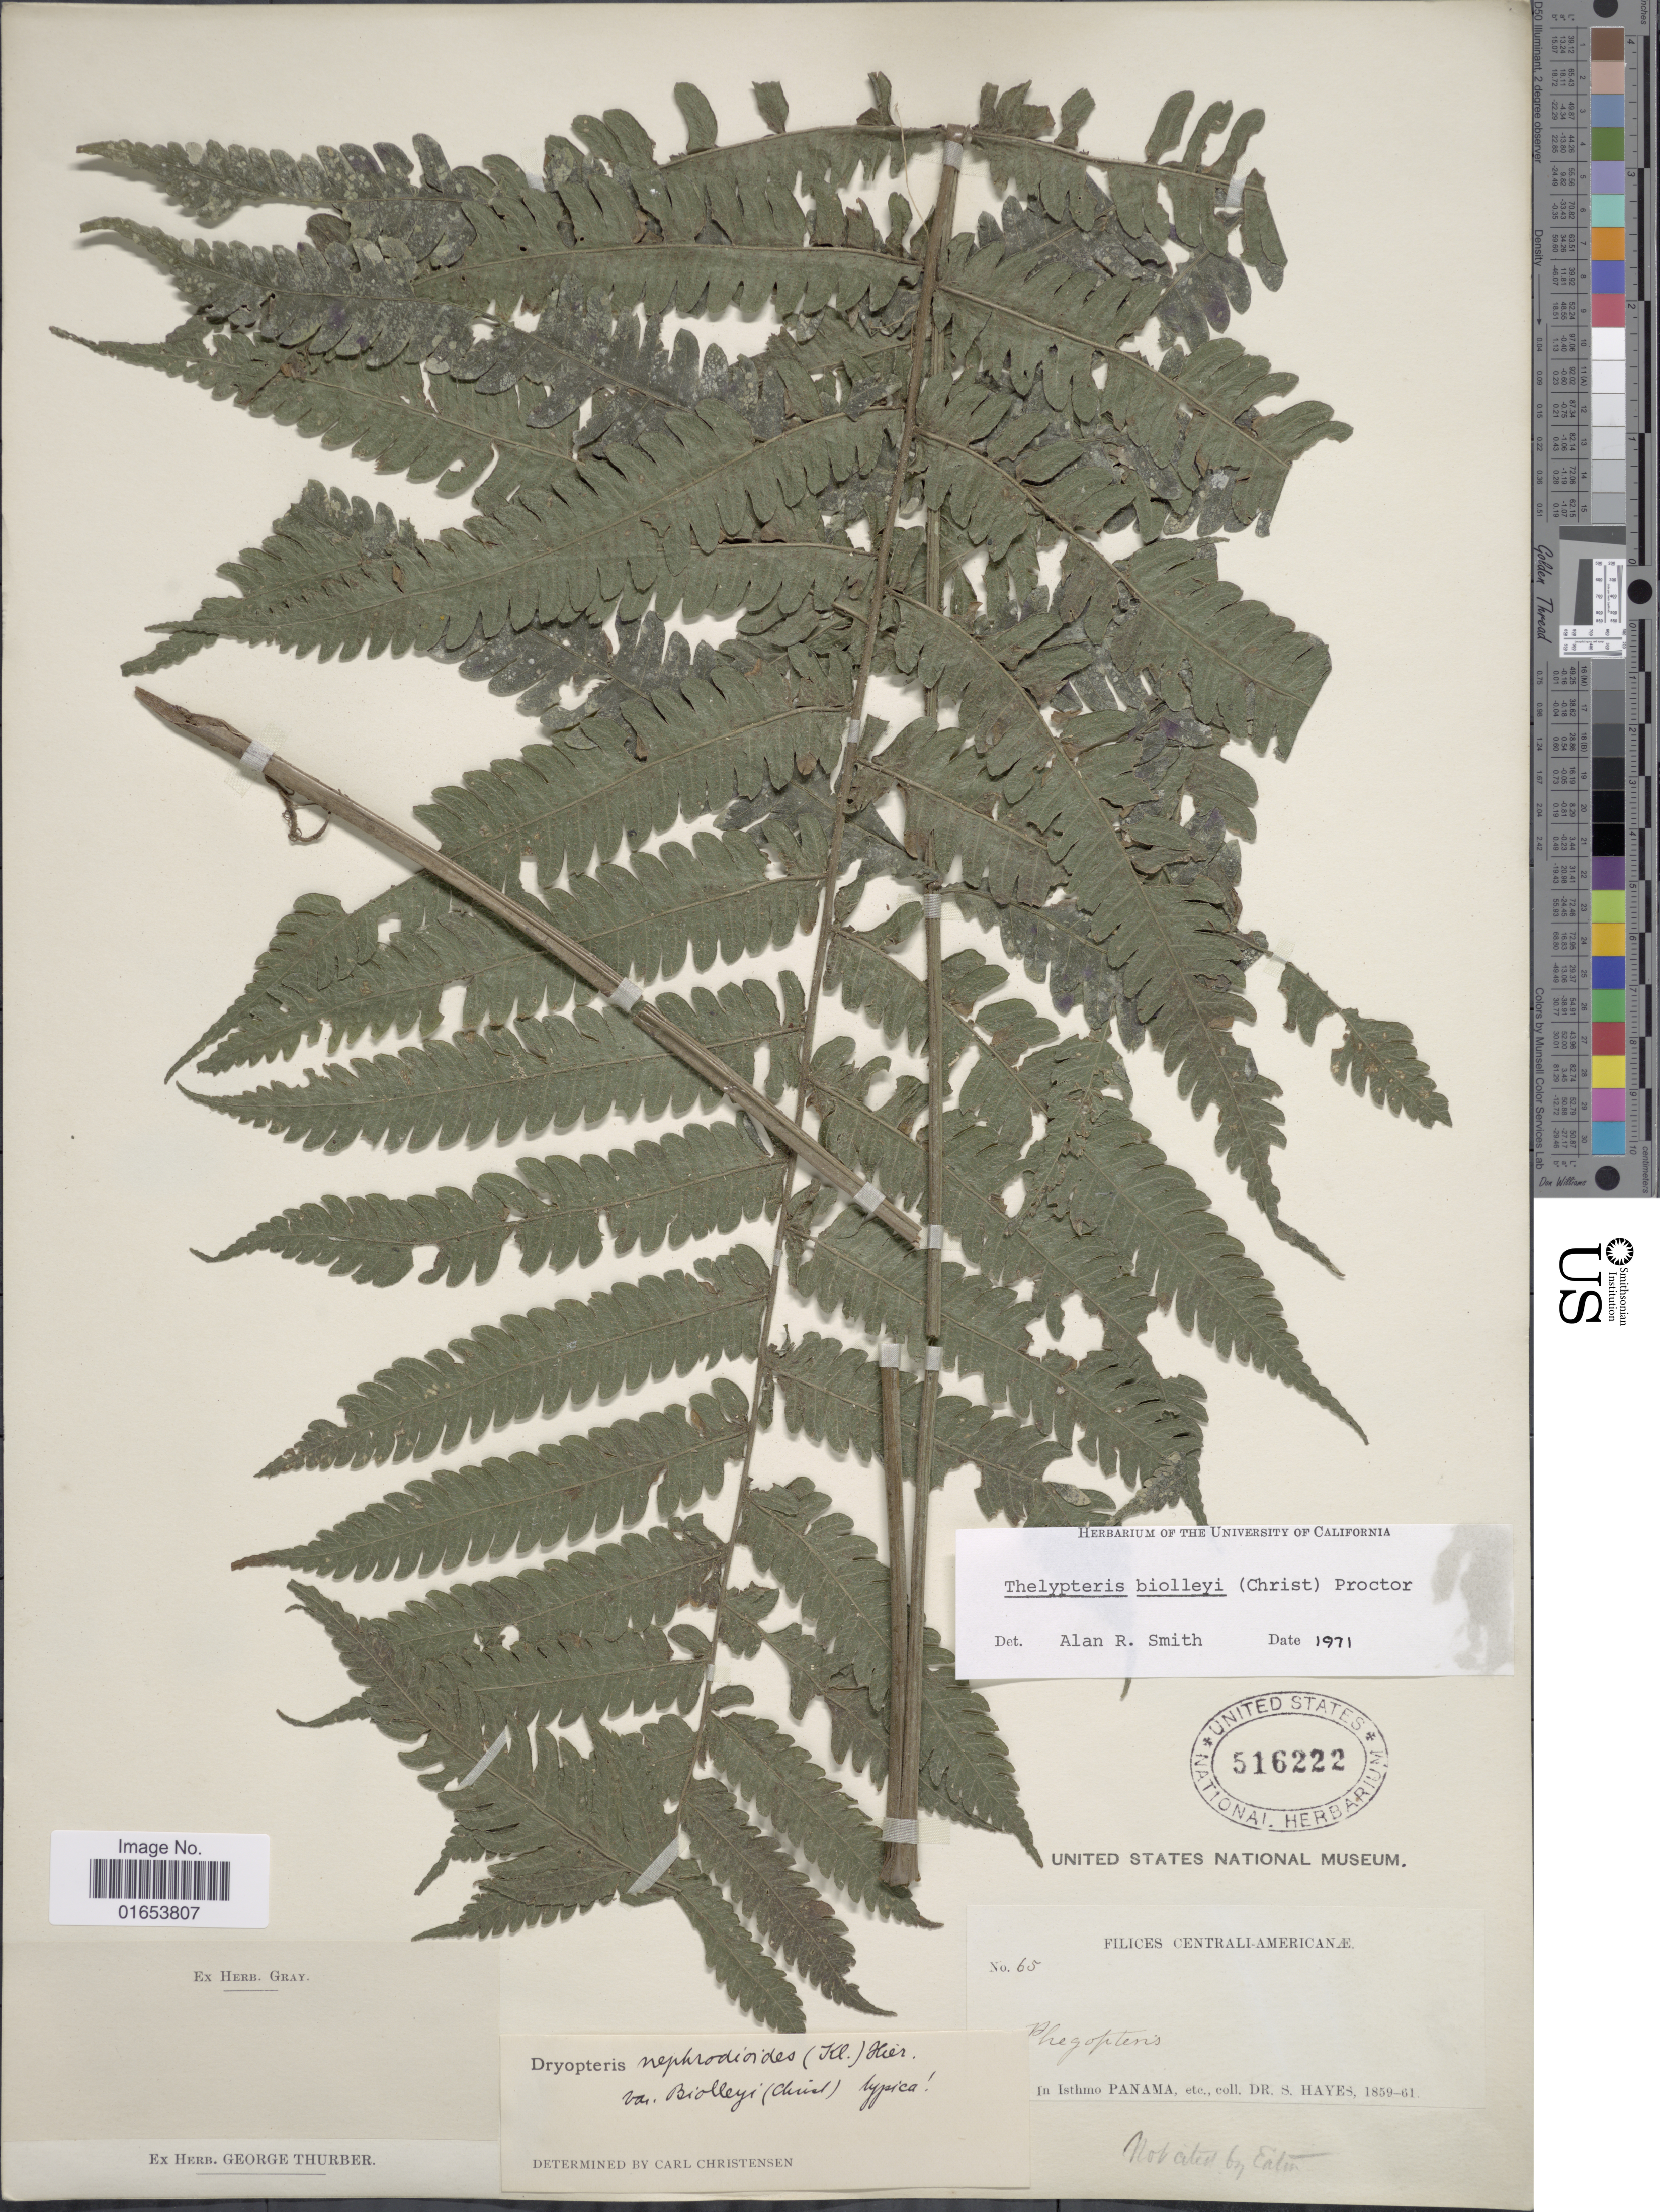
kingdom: Plantae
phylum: Tracheophyta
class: Polypodiopsida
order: Polypodiales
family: Thelypteridaceae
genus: Goniopteris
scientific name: Goniopteris biolleyi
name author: (C. Chr.) Pic. Serm.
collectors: S. Hayes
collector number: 65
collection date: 1859/1861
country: Panama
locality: In Isthmo Panama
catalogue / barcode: US 516222